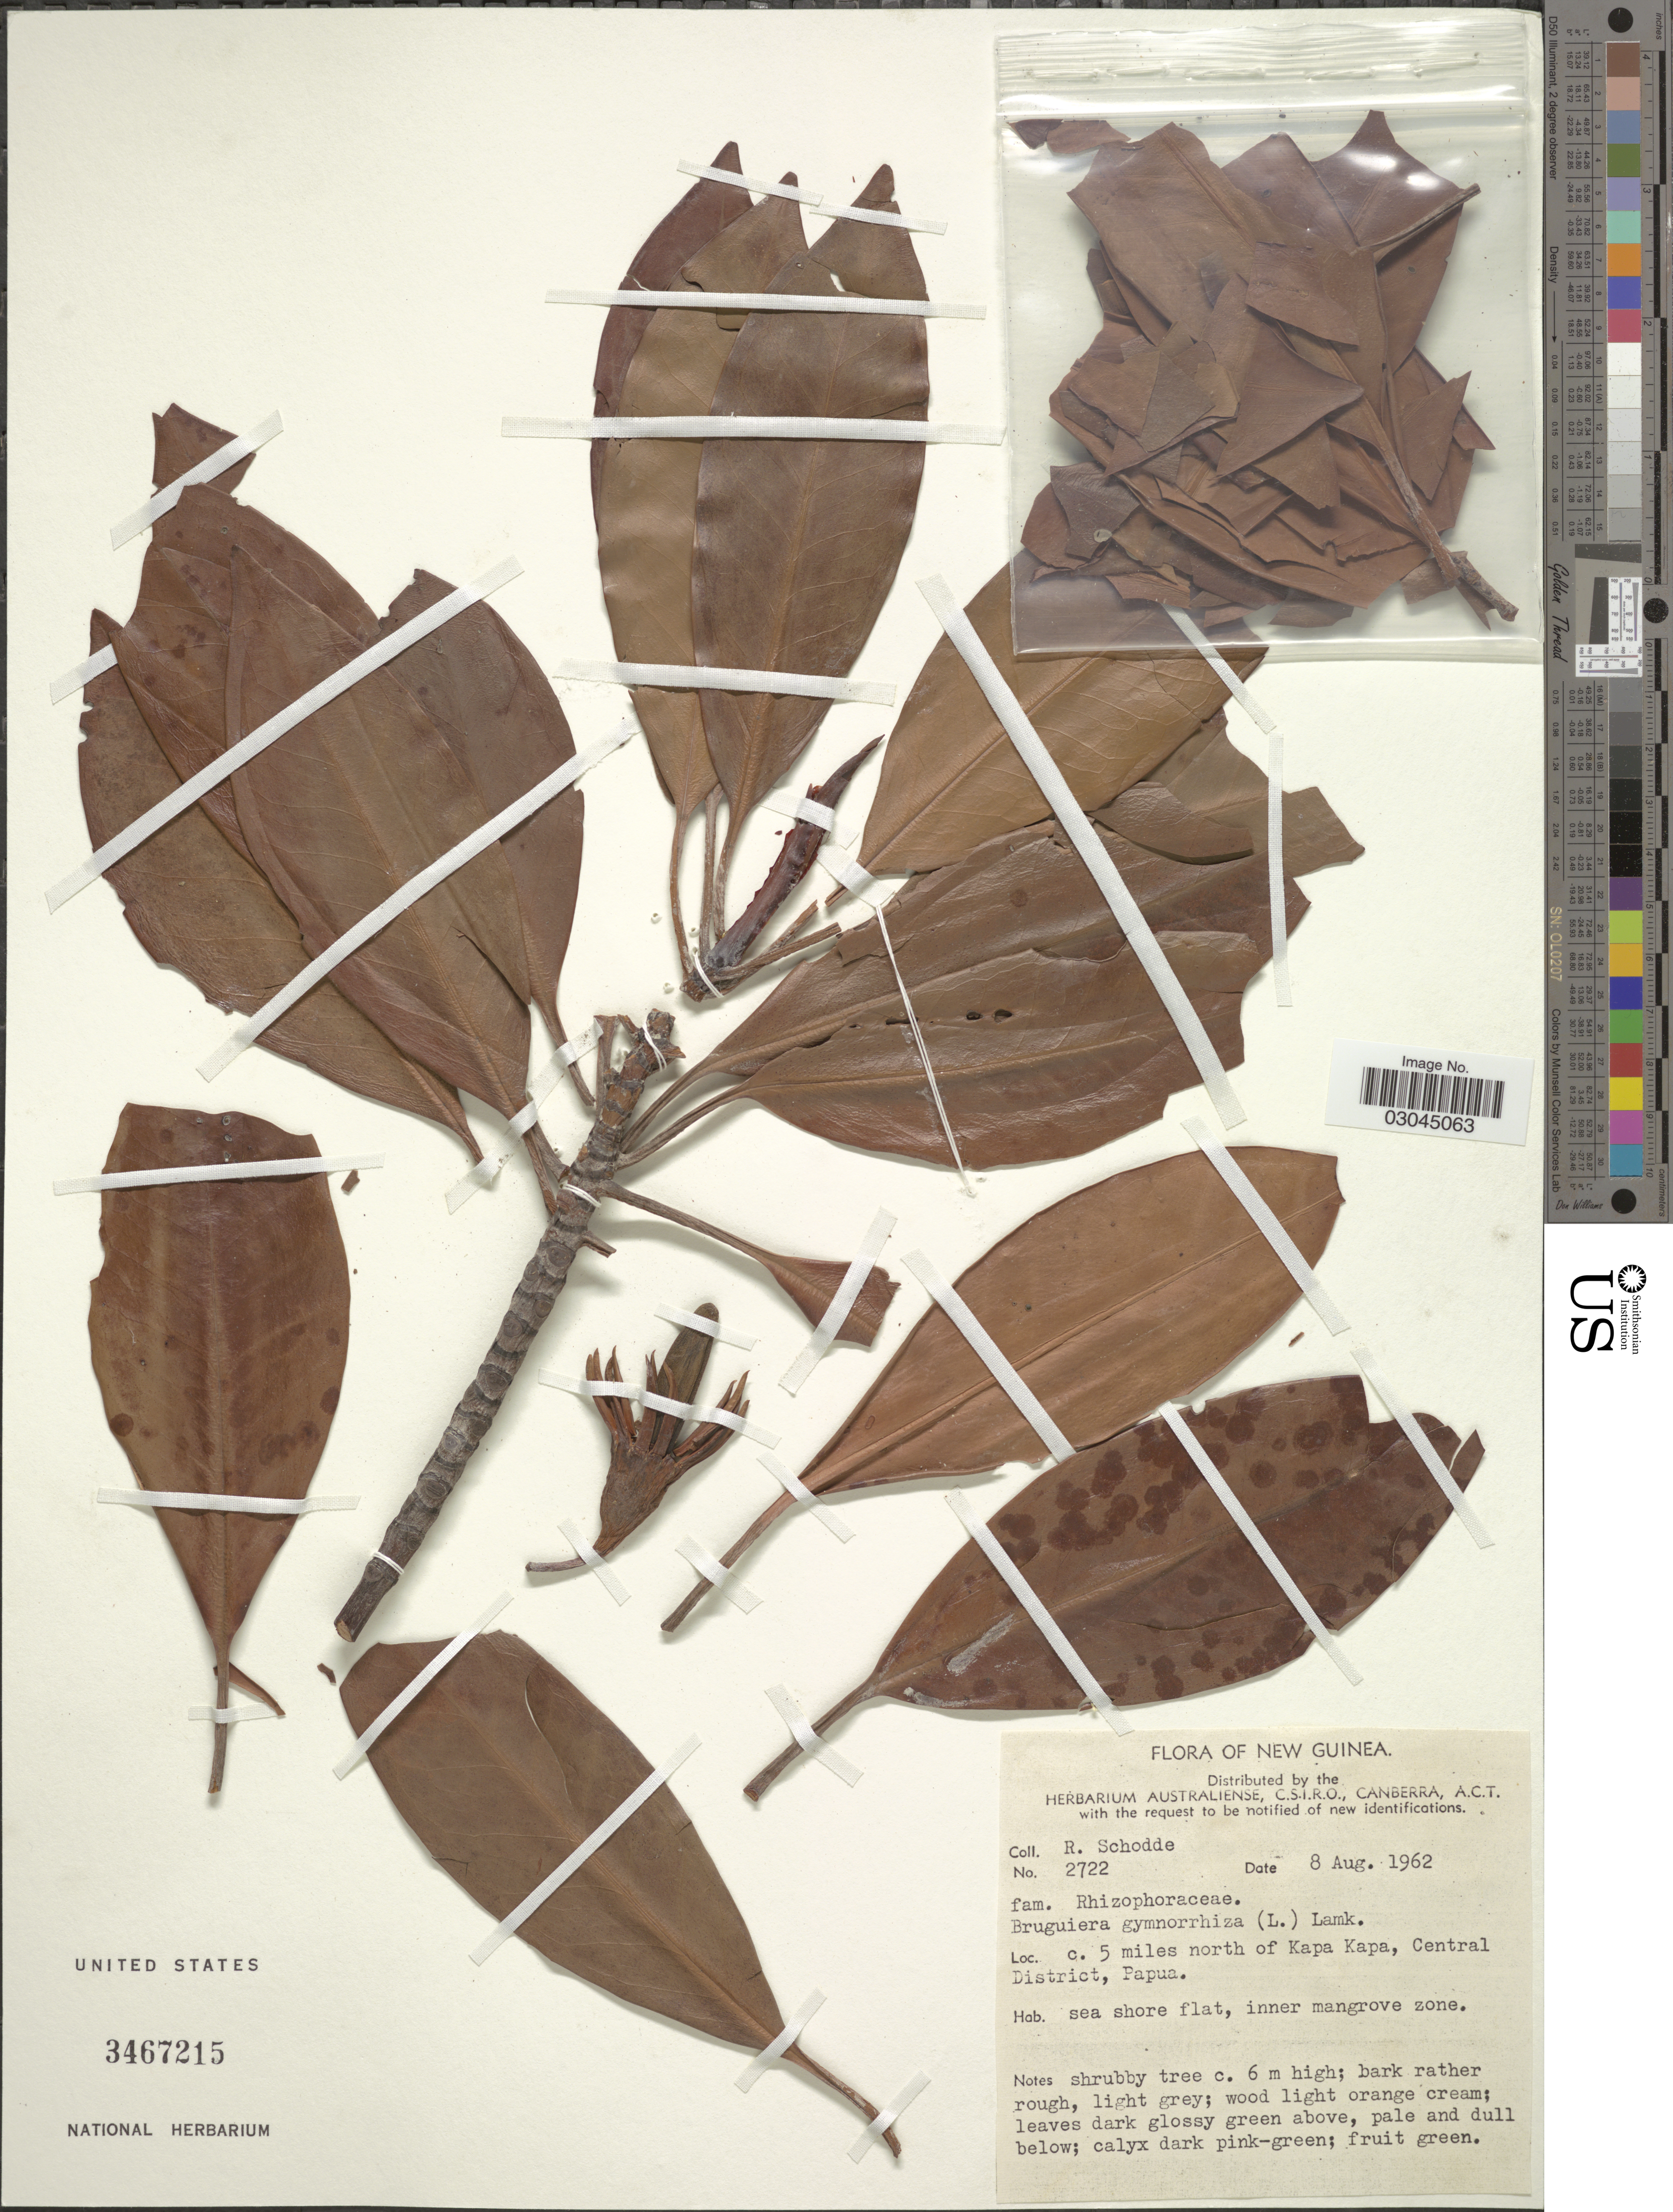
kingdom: Plantae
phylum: Tracheophyta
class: Magnoliopsida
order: Malpighiales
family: Rhizophoraceae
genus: Bruguiera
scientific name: Bruguiera gymnorhiza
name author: (L.) Savigny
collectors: R. Schodde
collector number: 2722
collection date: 1962-08-08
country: Papua New Guinea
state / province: Central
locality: New Guinea, c. 5 miles north of Kapa Kapa, Central District, Papua.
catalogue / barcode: US 3467215